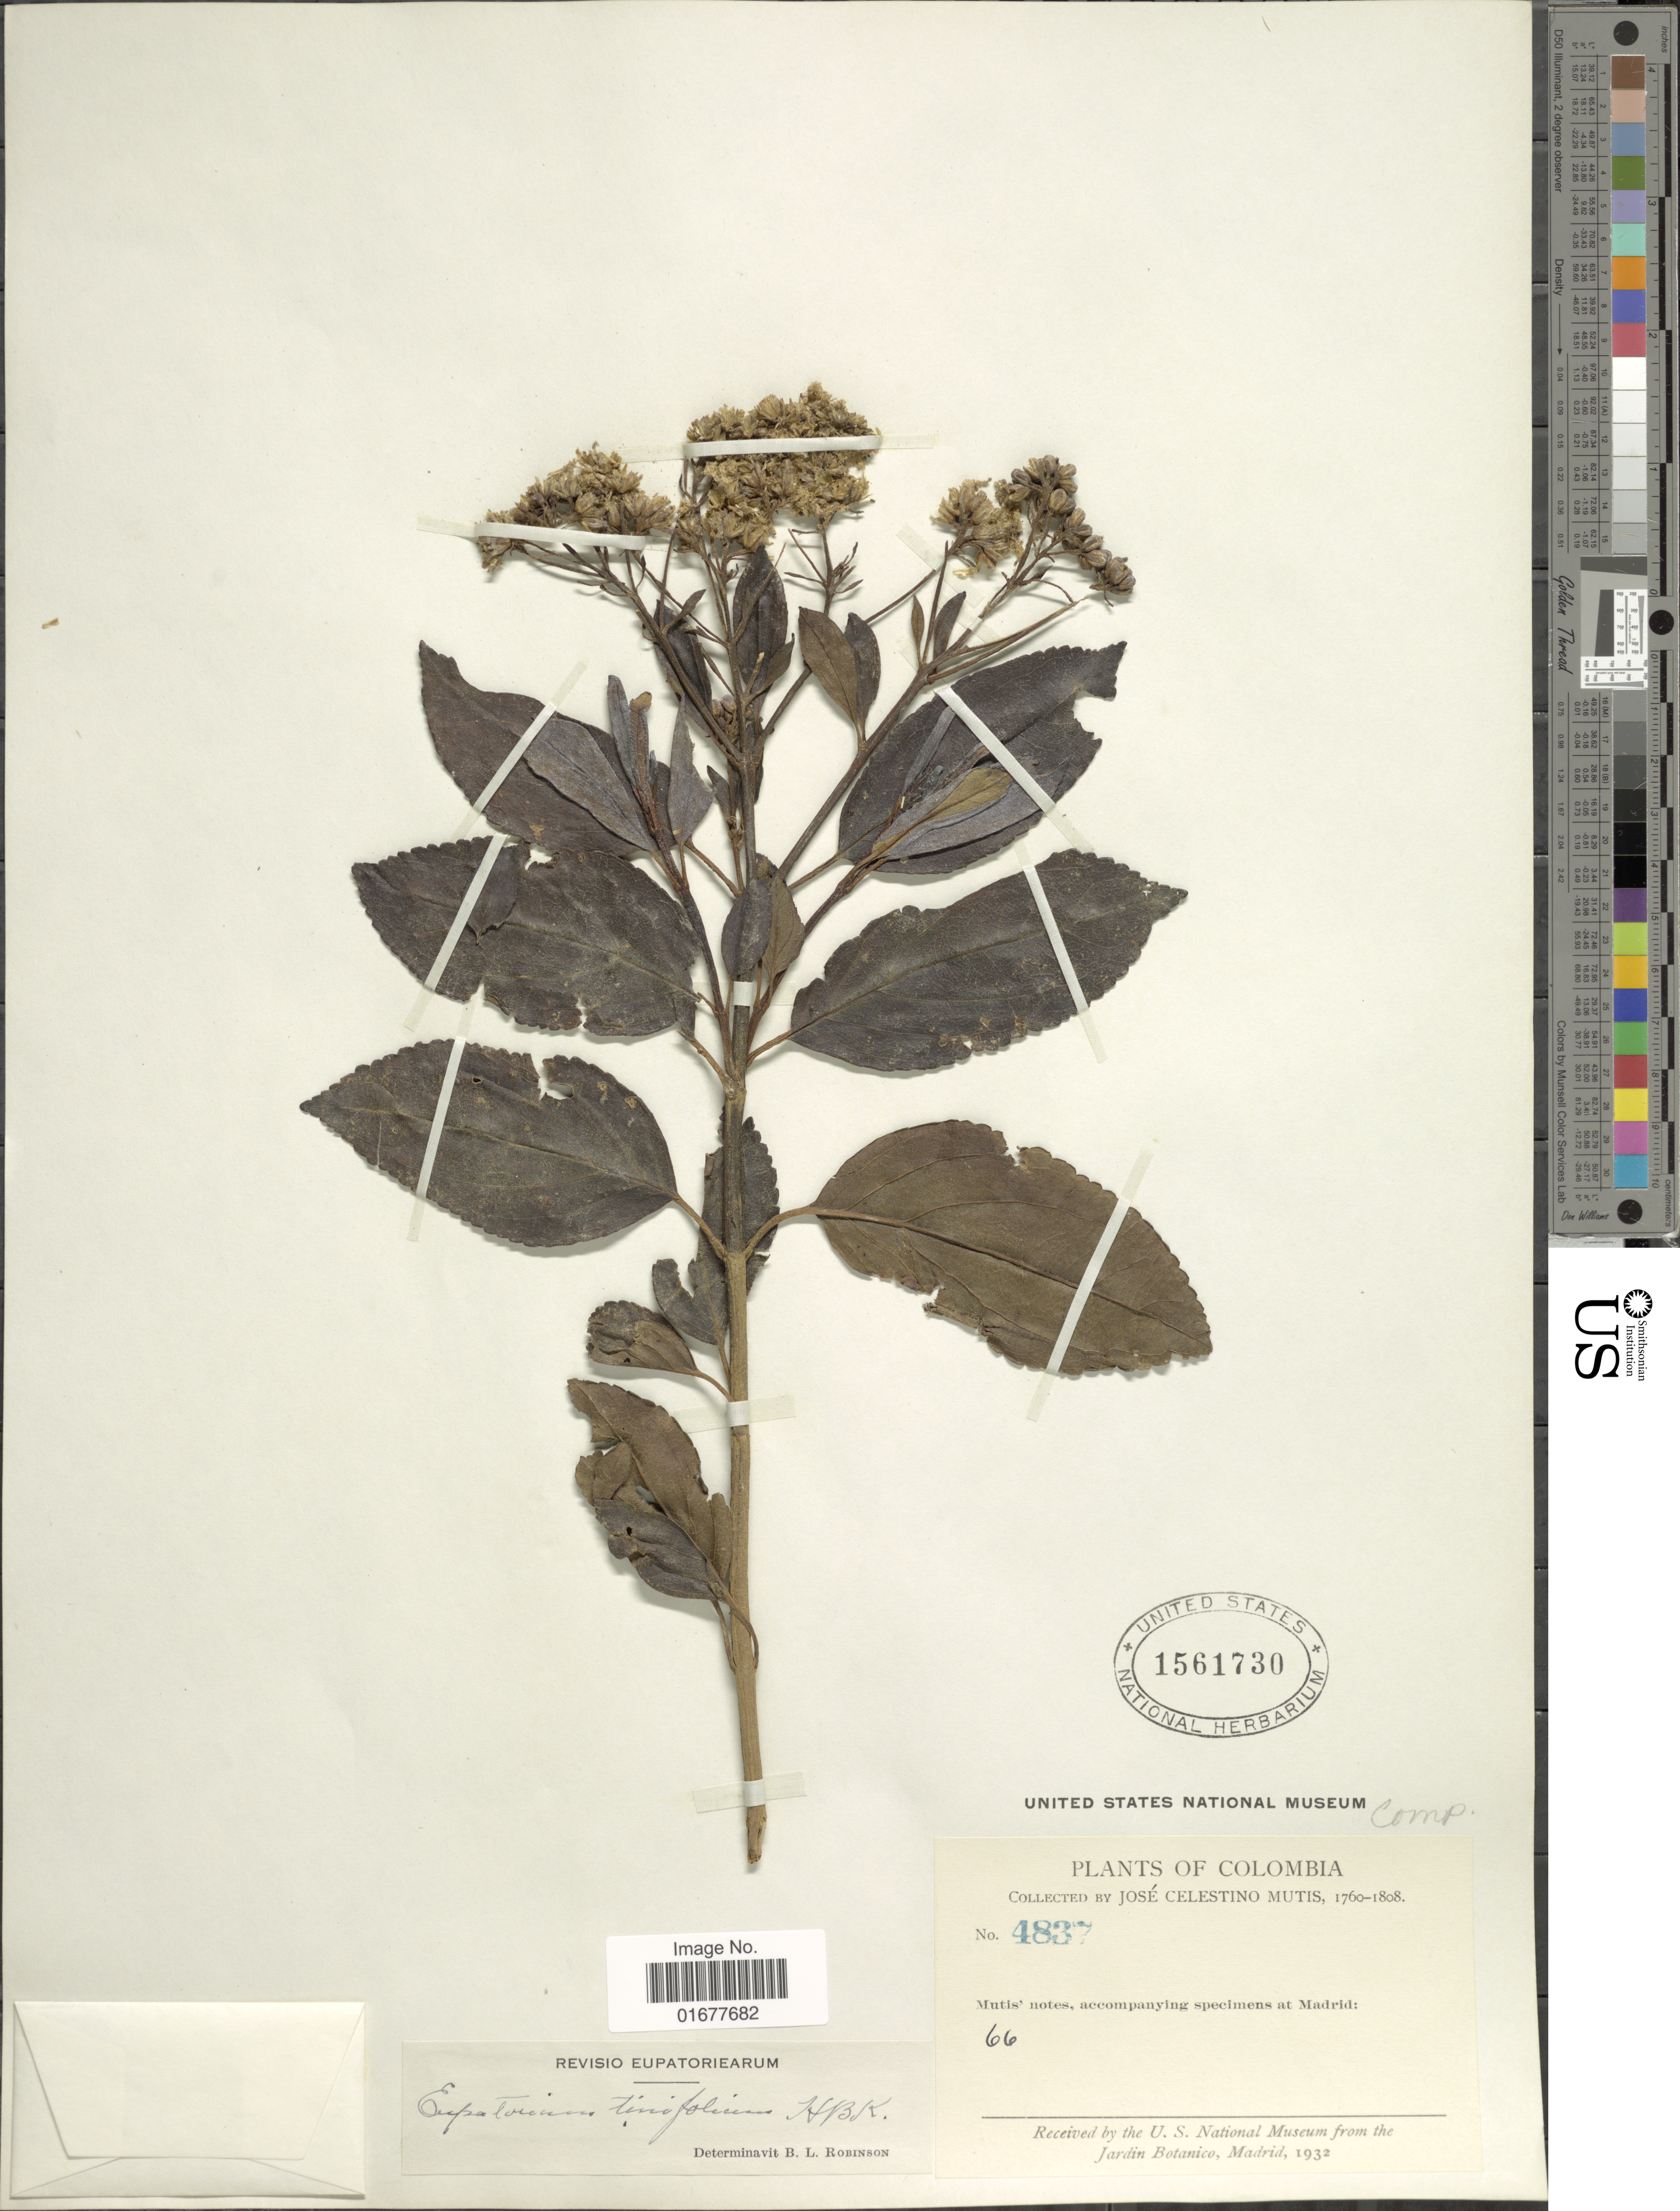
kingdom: Plantae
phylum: Tracheophyta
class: Magnoliopsida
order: Asterales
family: Asteraceae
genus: Ageratina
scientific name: Ageratina tinifolia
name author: (Kunth) R.M. King & H. Rob.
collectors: J. C. B. Mutis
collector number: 4837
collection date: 1760/1808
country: Colombia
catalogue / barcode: US 1561730